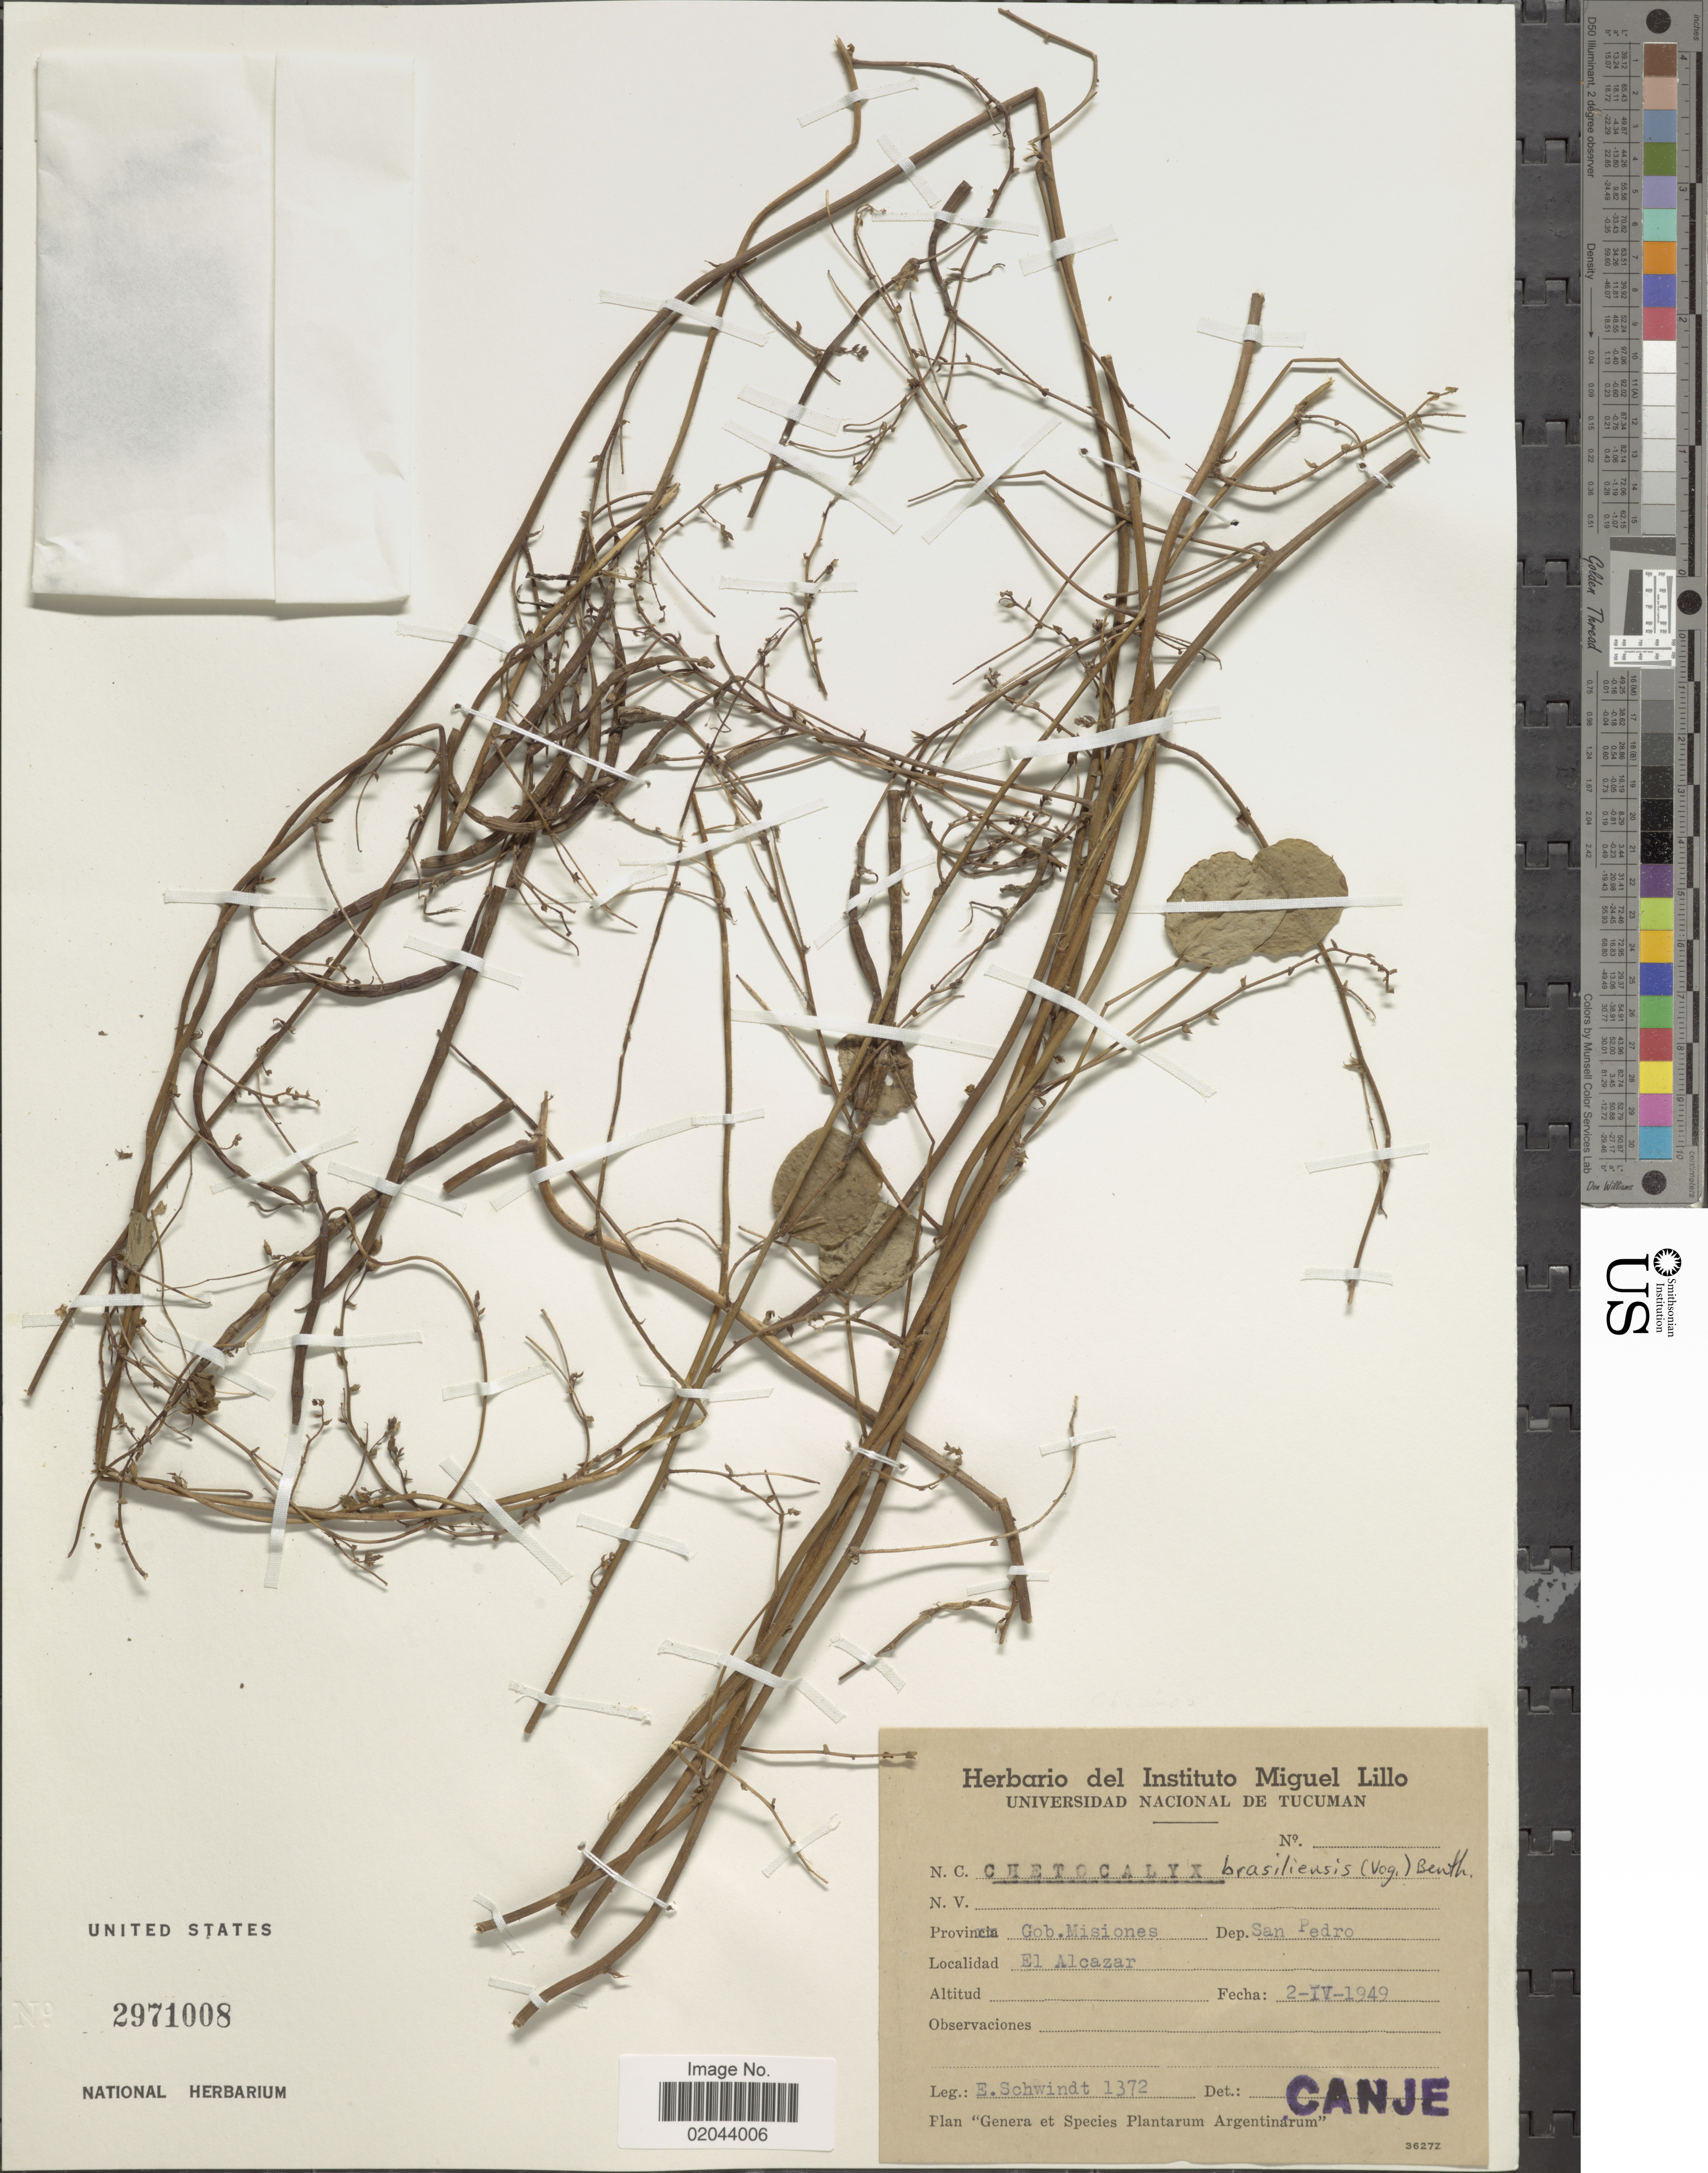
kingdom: Plantae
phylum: Tracheophyta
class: Magnoliopsida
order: Fabales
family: Fabaceae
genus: Chaetocalyx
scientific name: Chaetocalyx brasiliensis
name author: (Vogel) Benth.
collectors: E. Schwindt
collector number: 1372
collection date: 1949-04-02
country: Argentina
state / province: Misiones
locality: Gob. Misiones, Dep San Pedro, El Alcazar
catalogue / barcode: US 2971008